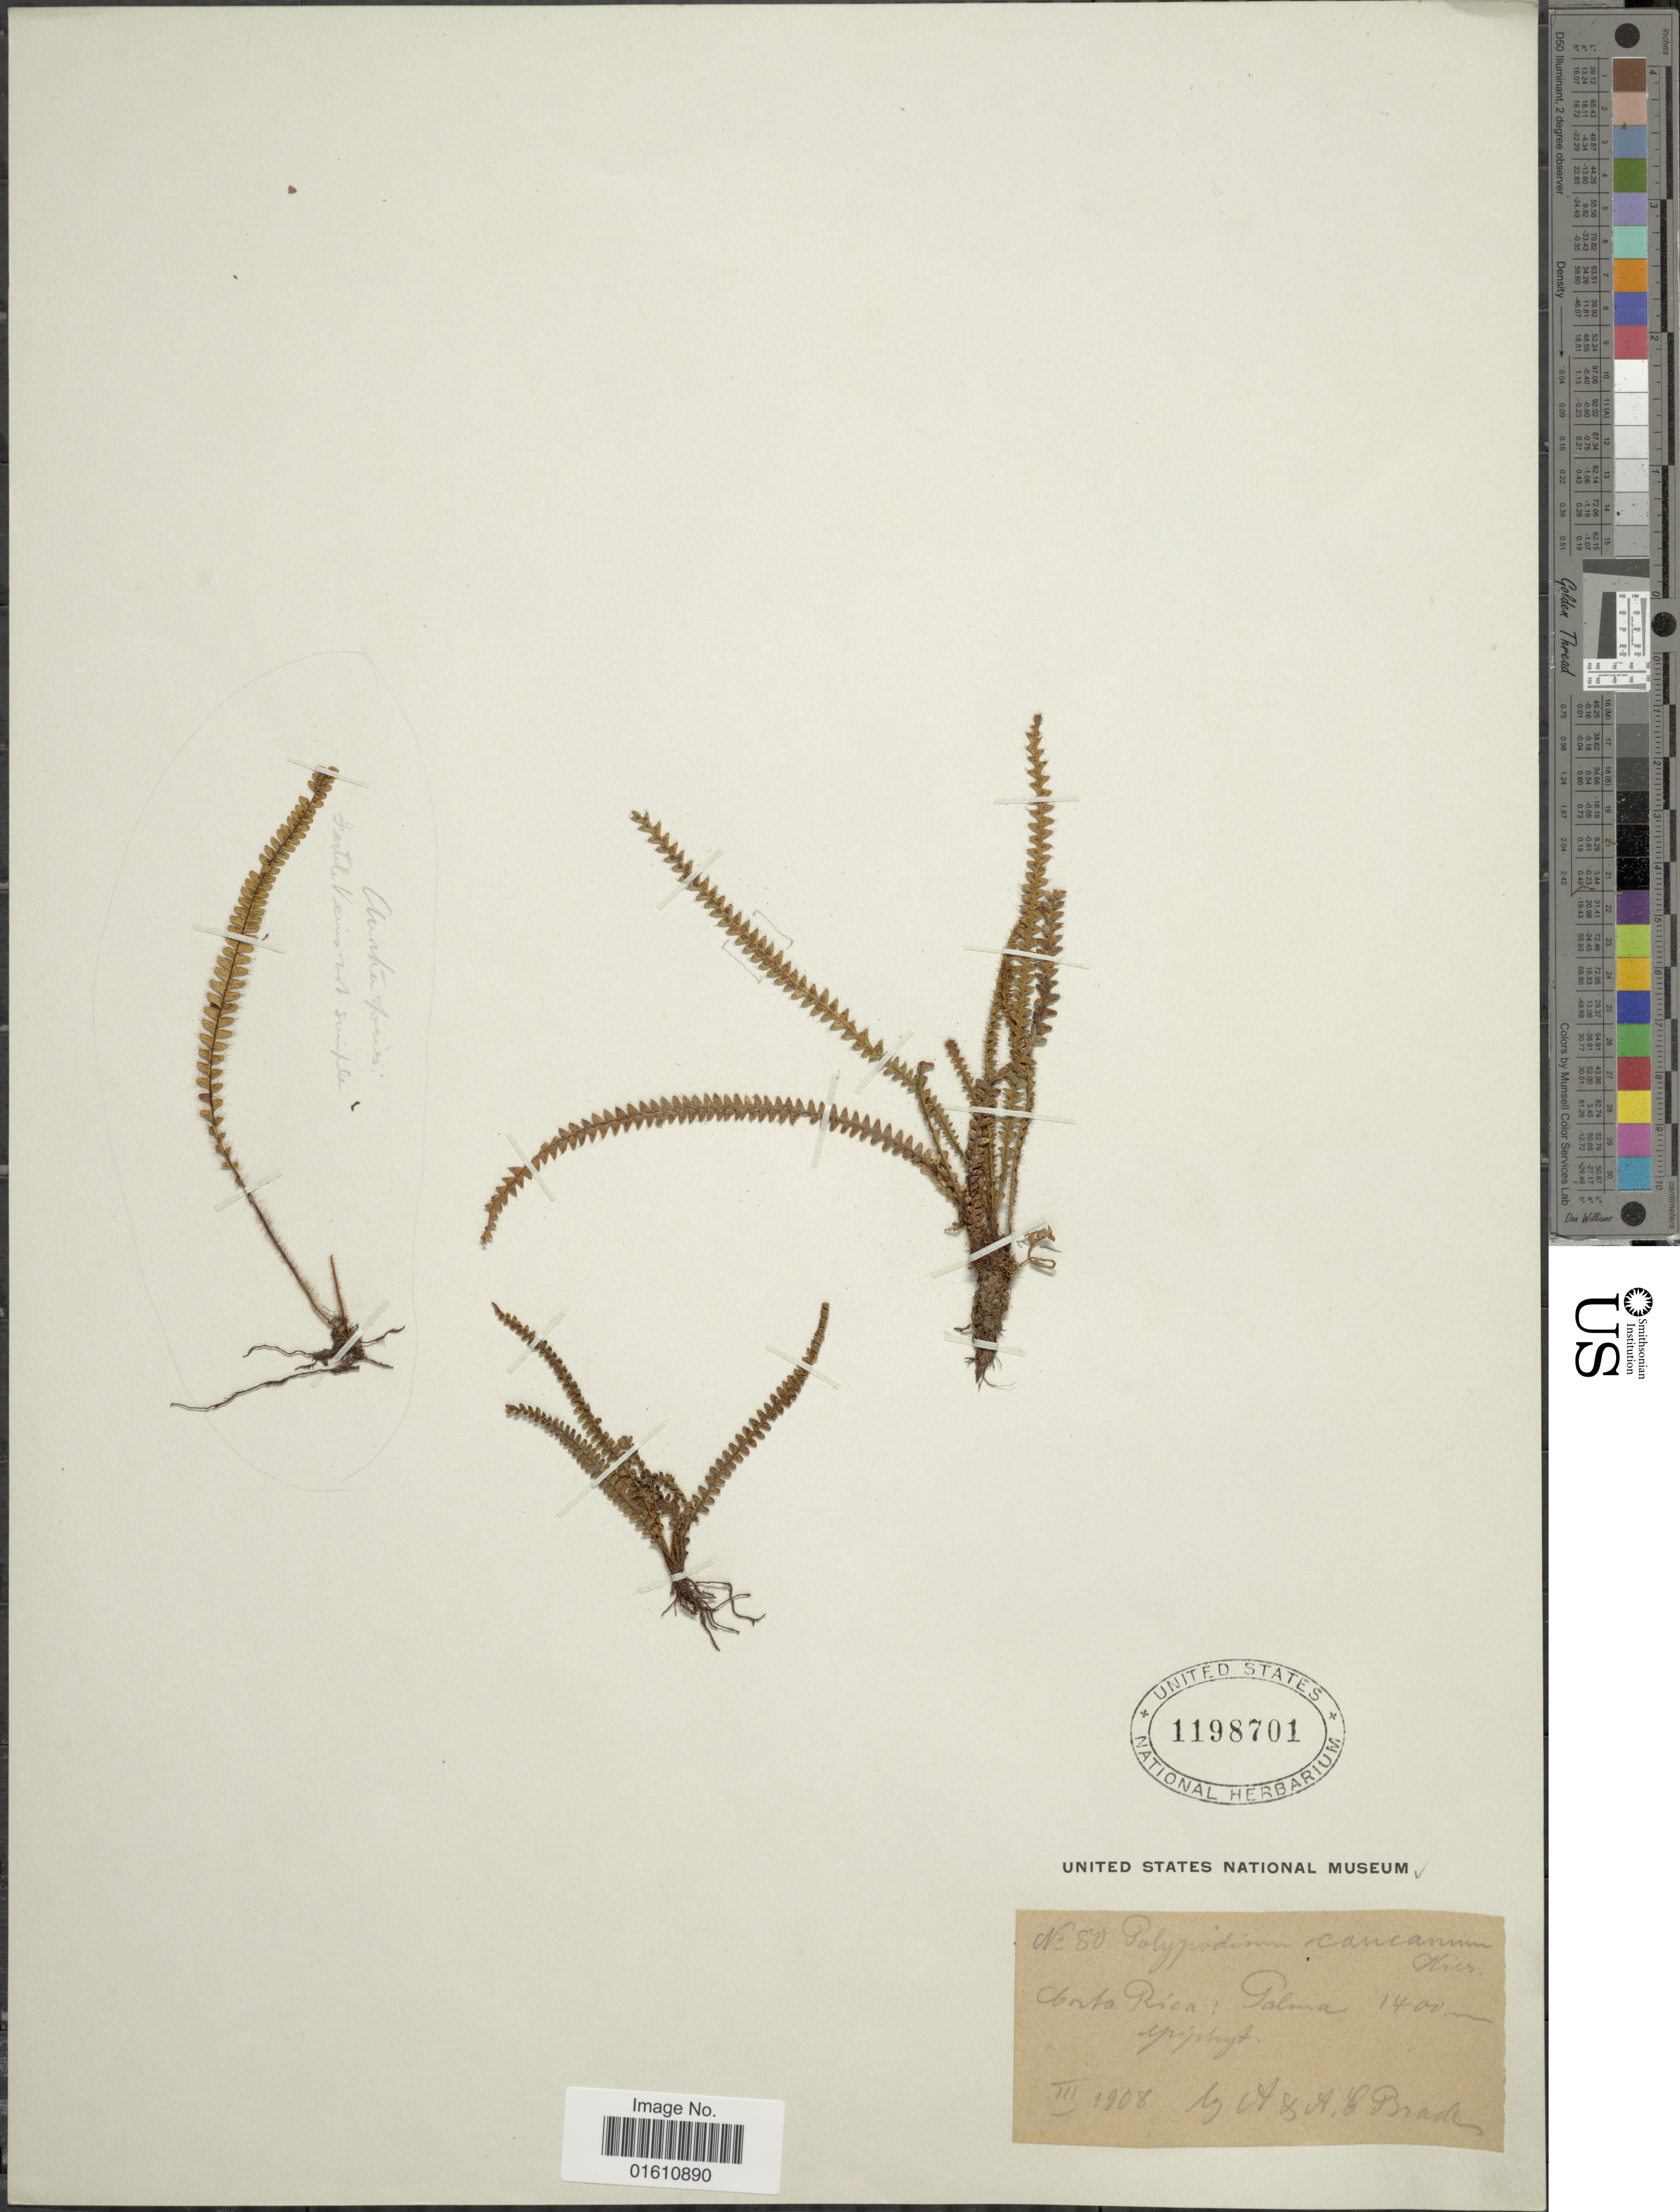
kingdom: Plantae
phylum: Tracheophyta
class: Polypodiopsida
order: Polypodiales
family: Polypodiaceae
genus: Moranopteris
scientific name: Moranopteris caucana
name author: (Hieron.) R. Y. Hirai & J. Prado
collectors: A. Brade & A. C. Brade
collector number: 80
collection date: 1908-03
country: Costa Rica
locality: Costa Rica: Palma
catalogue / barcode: US 1198701